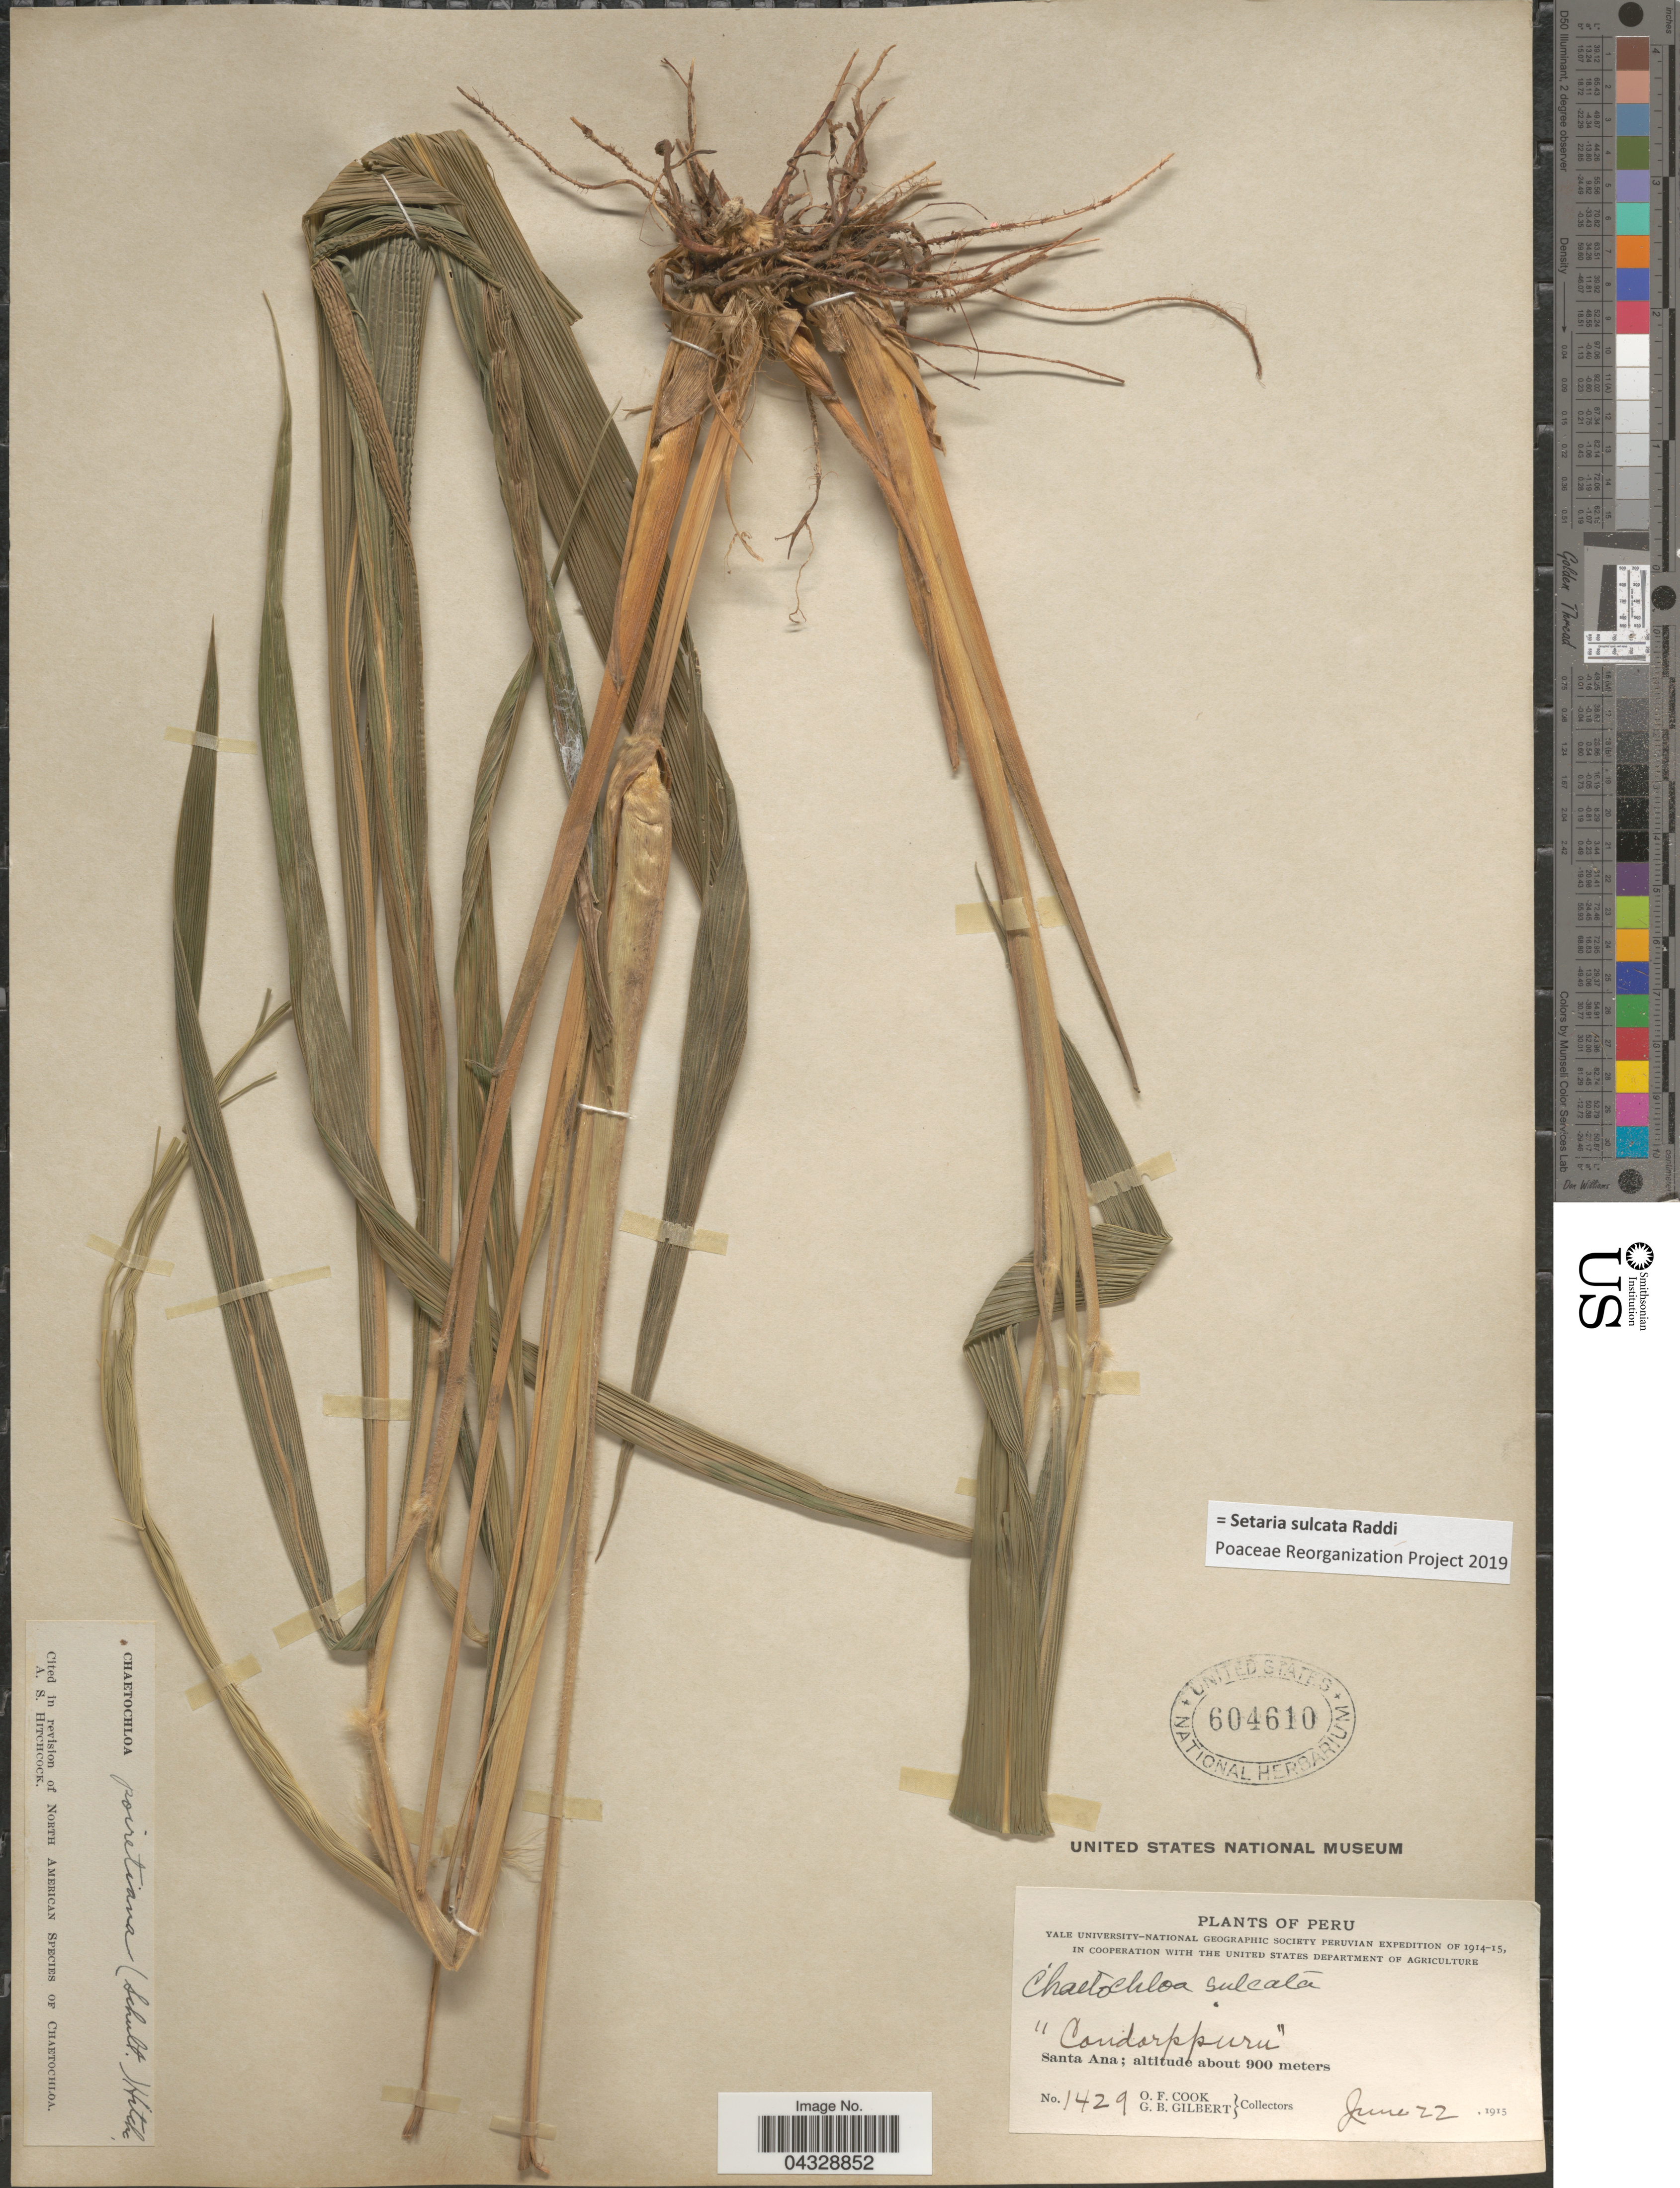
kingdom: Plantae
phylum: Tracheophyta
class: Liliopsida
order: Poales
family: Poaceae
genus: Setaria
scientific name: Setaria sulcata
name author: Raddi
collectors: O. F. Cook & G. B. Gilbert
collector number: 1429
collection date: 1915-06-22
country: Peru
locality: Yale University-National Geographic Society Peruvian Expedition of 1914-15. Santa Ana.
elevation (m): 900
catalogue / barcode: US 604610